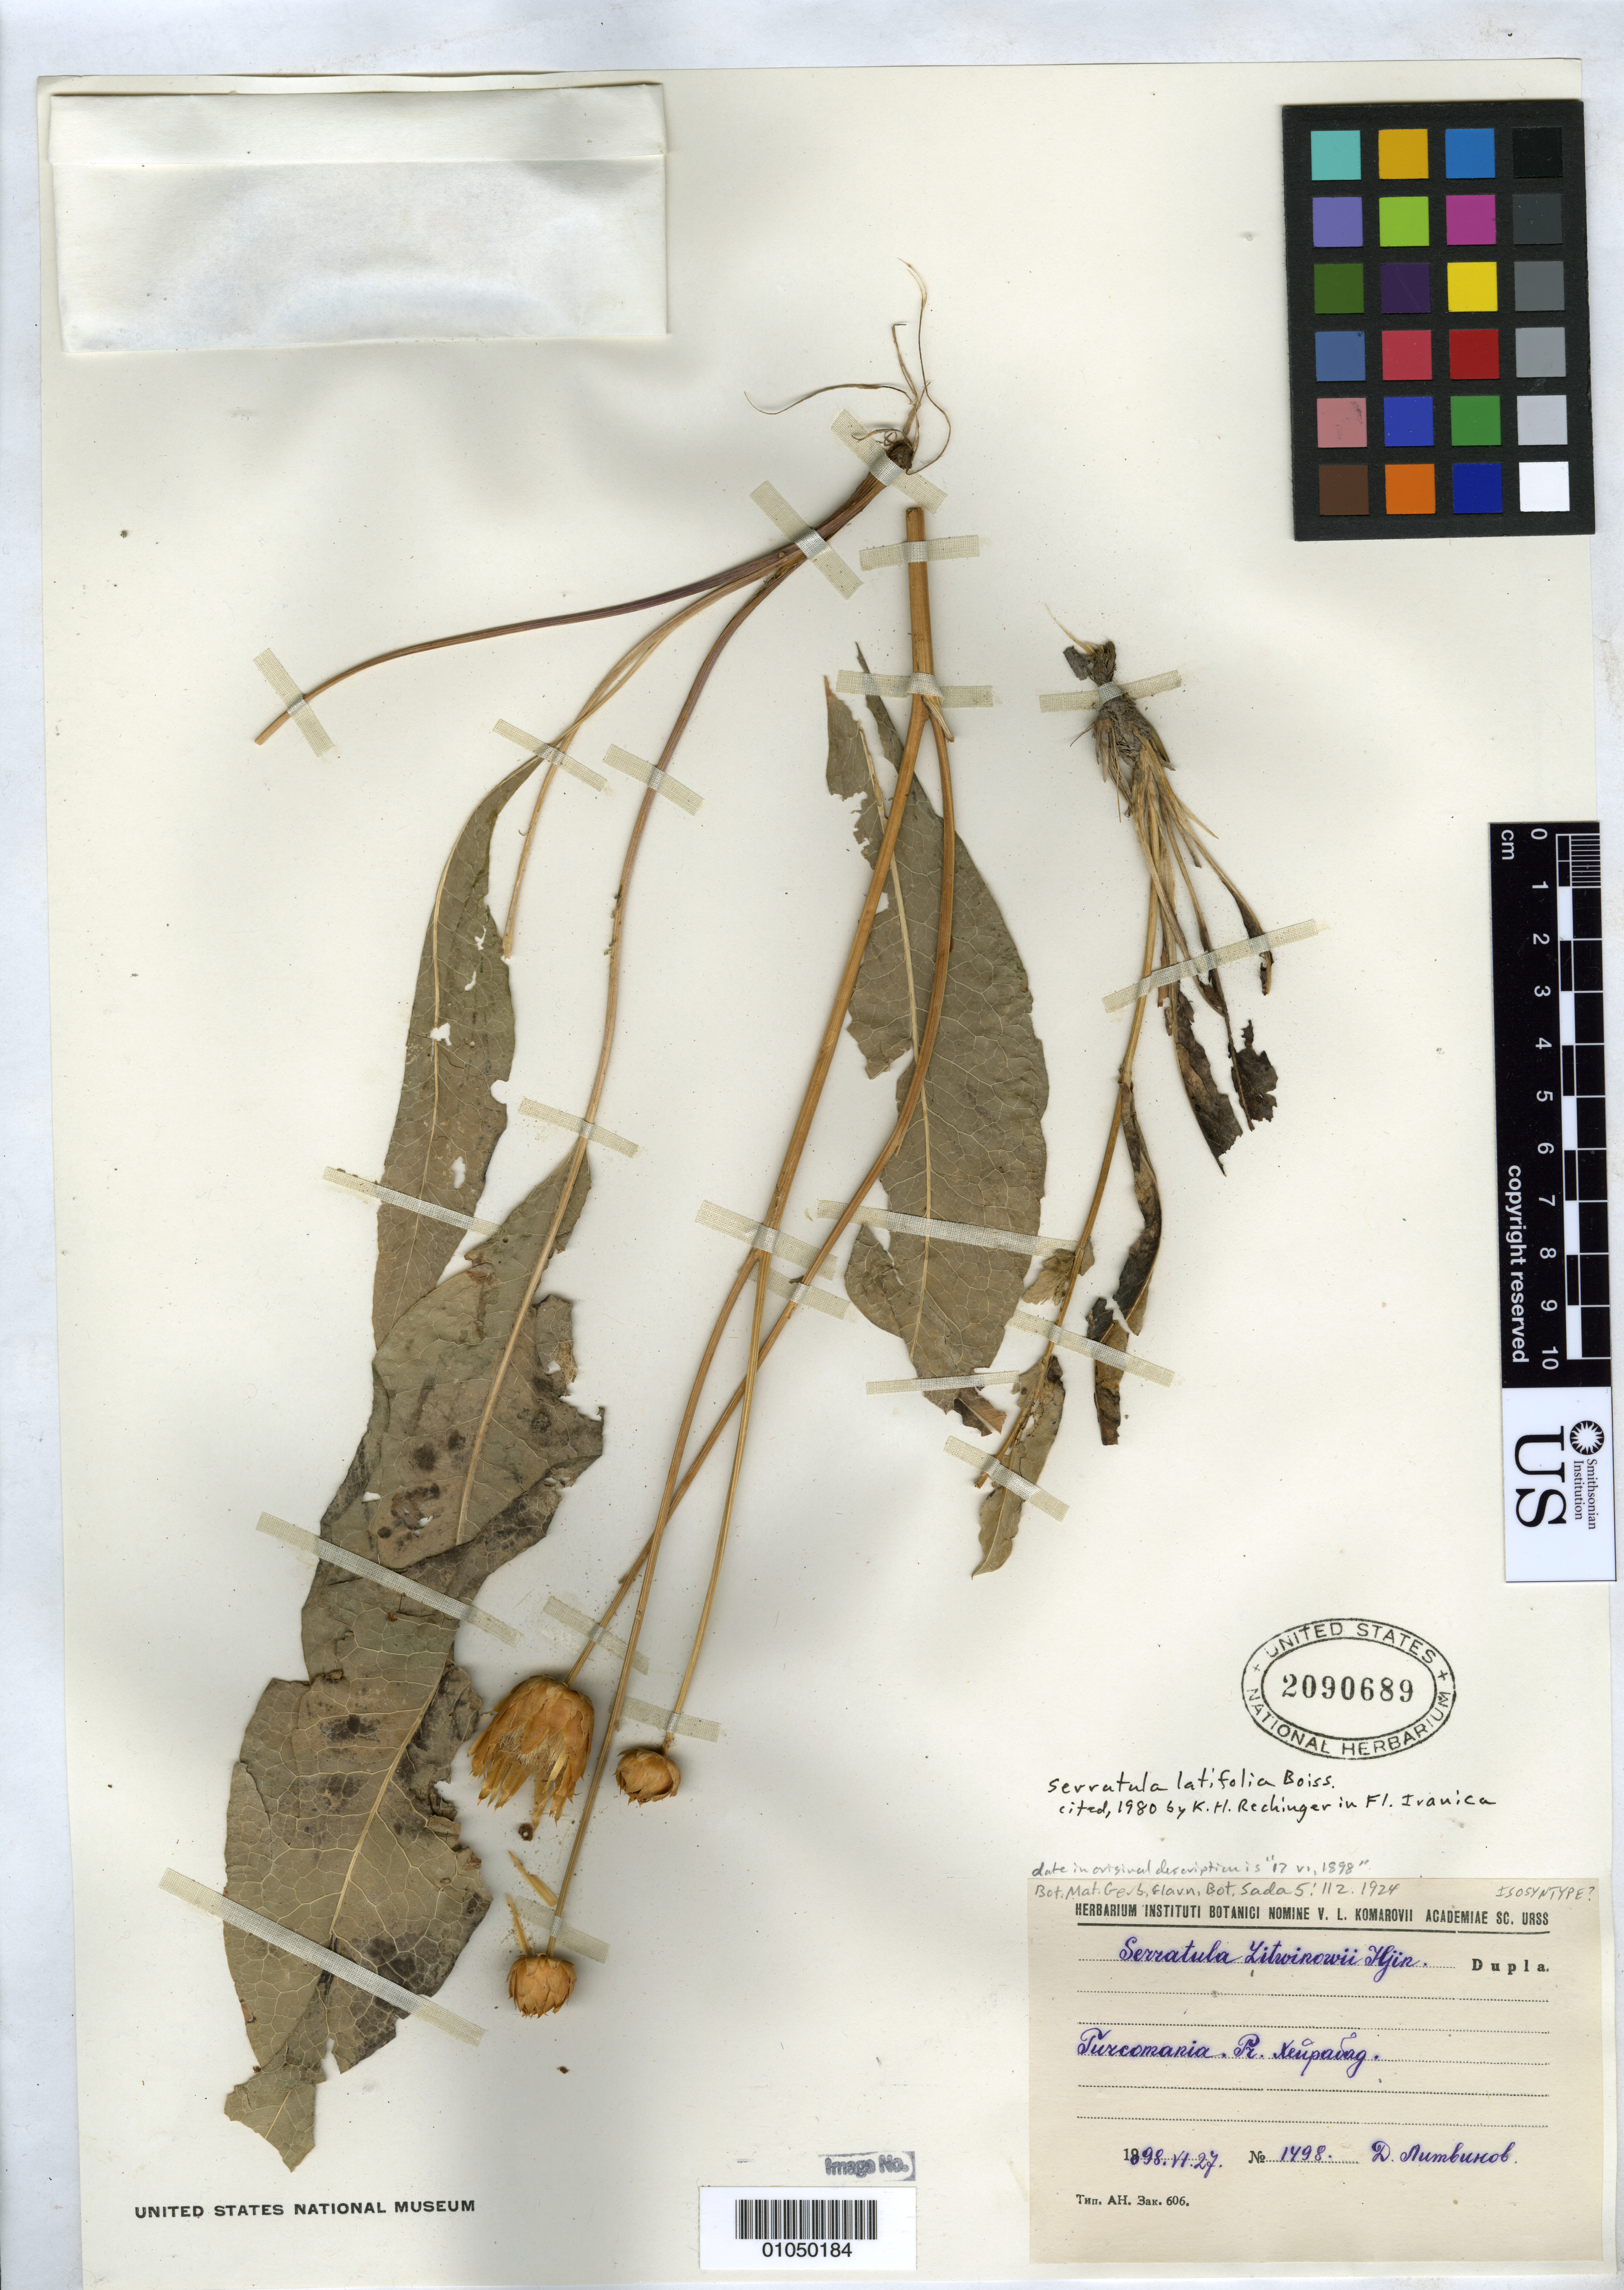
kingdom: Plantae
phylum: Tracheophyta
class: Magnoliopsida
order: Asterales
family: Asteraceae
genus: Serratula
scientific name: Serratula litwinowii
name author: Iljin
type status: Possible Isosyntype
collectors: D. Litwinow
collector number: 1498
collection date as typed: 27 Jun 1898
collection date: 1898-06-27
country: Turkmenistan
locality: Turcomania, Pro. Xenpang. [Protologue, "In montosis prope Cheirabad"]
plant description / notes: Currently accepted name as cited by L. Martins, Bot. J. Linn. Soc. 152: 459 (2006).; Protologue cites collection date as 17 June 1898; date on label is 27 June 1898.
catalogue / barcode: US 2090689